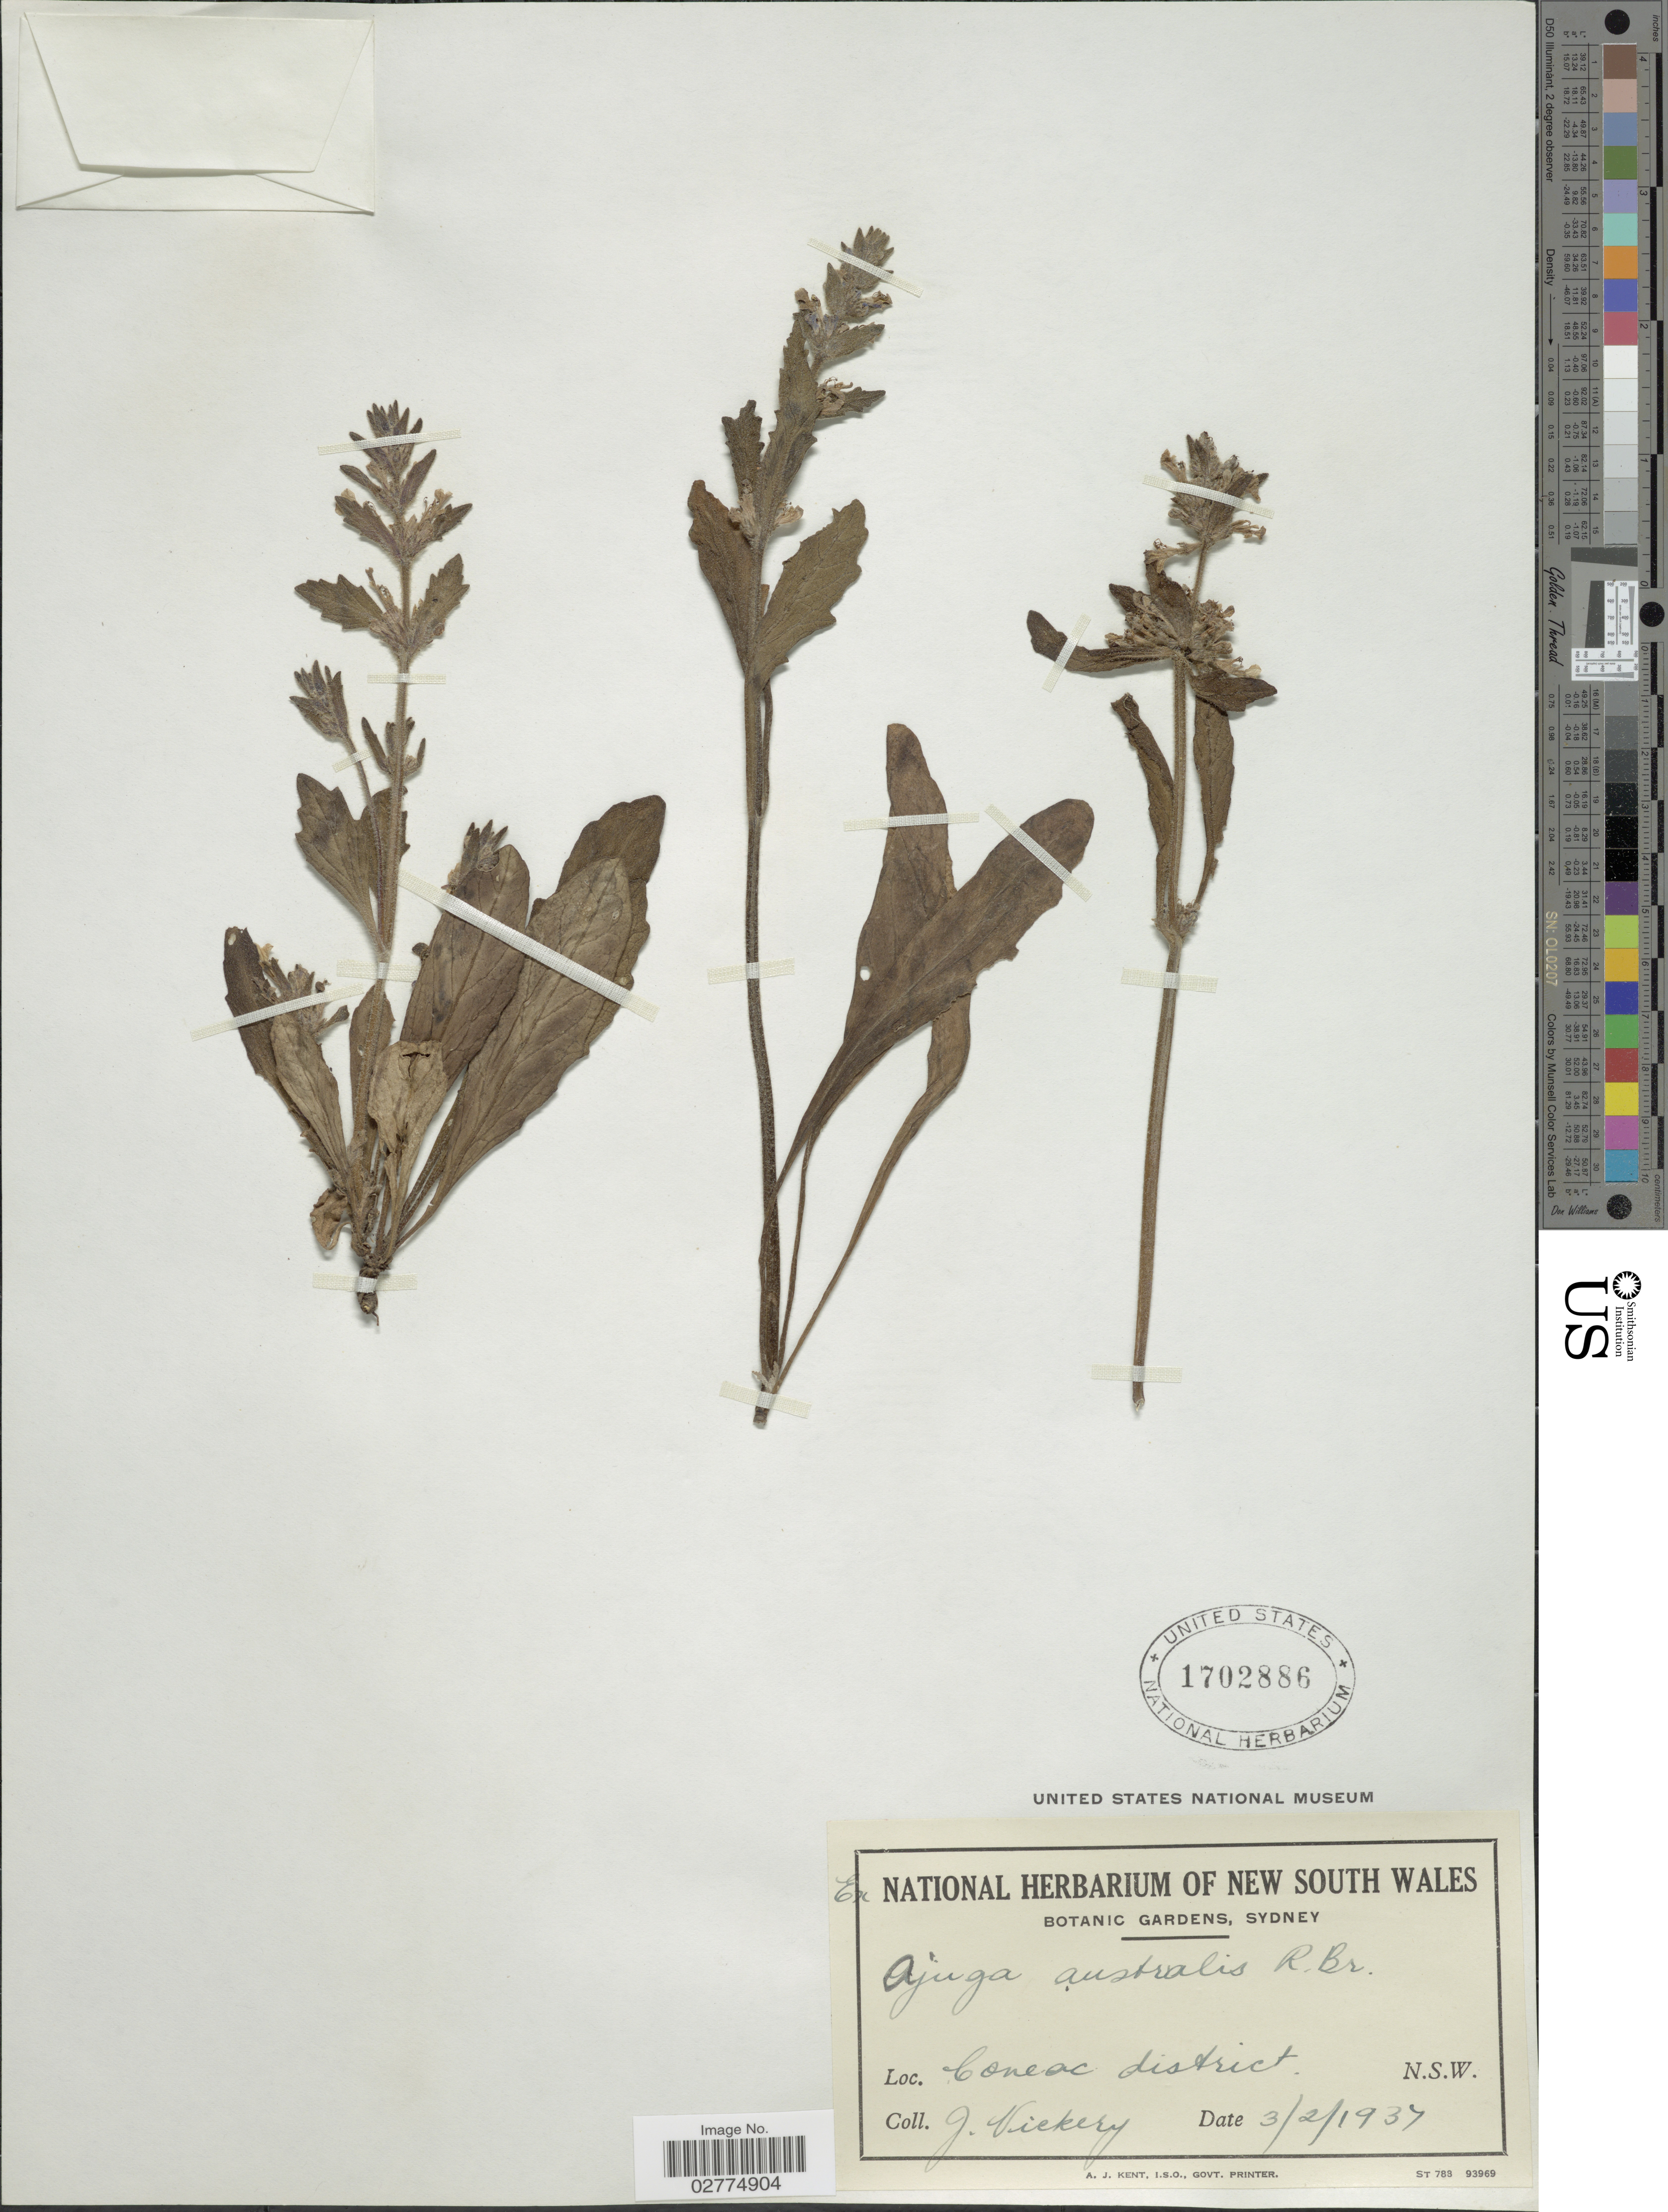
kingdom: Plantae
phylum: Tracheophyta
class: Magnoliopsida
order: Lamiales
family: Lamiaceae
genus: Ajuga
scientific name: Ajuga australis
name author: R. Br.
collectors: J. Vickery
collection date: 1937-02-03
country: Australia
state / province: New South Wales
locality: Coneac district.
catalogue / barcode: US 1702886